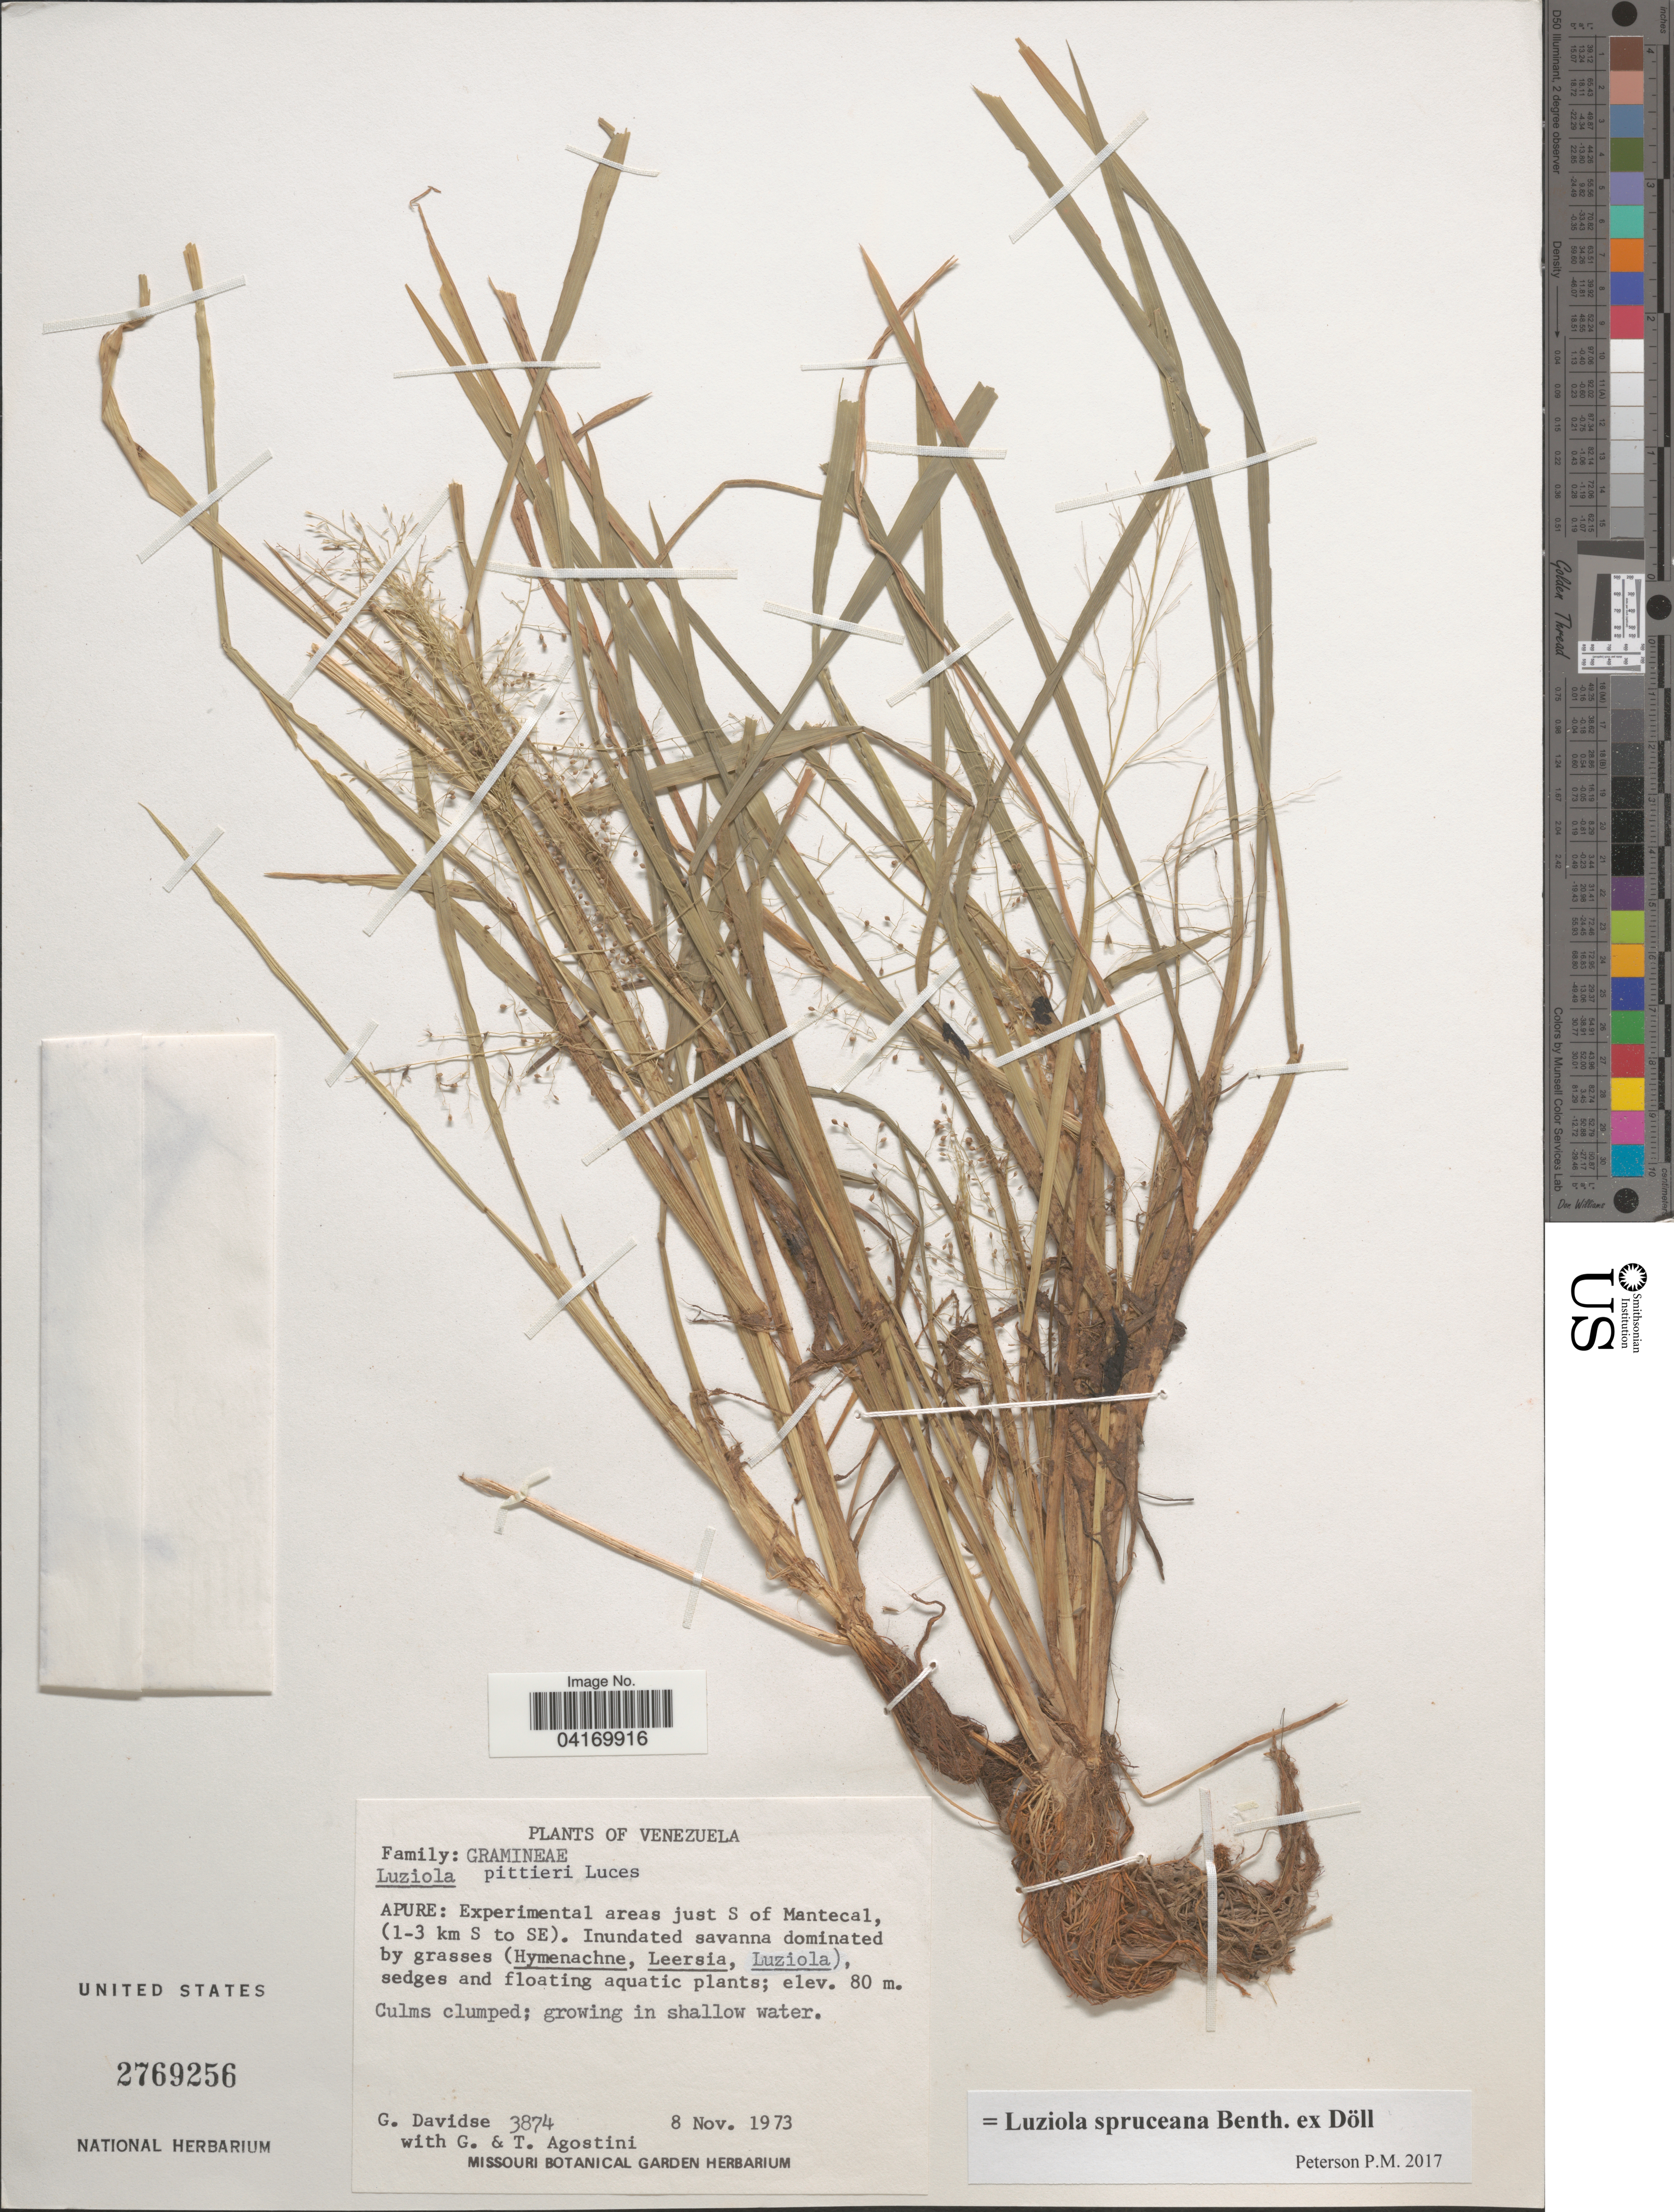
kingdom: Plantae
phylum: Tracheophyta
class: Liliopsida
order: Poales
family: Poaceae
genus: Luziola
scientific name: Luziola spruceana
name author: Benth. ex Döll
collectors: G. Davidse, G. Agostini & T. Agostini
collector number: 3874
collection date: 1973-11-08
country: Venezuela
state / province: Apure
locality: Experimental areas just S of Mantecal, (1-3 km S to SE).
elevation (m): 80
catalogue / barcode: US 2769256